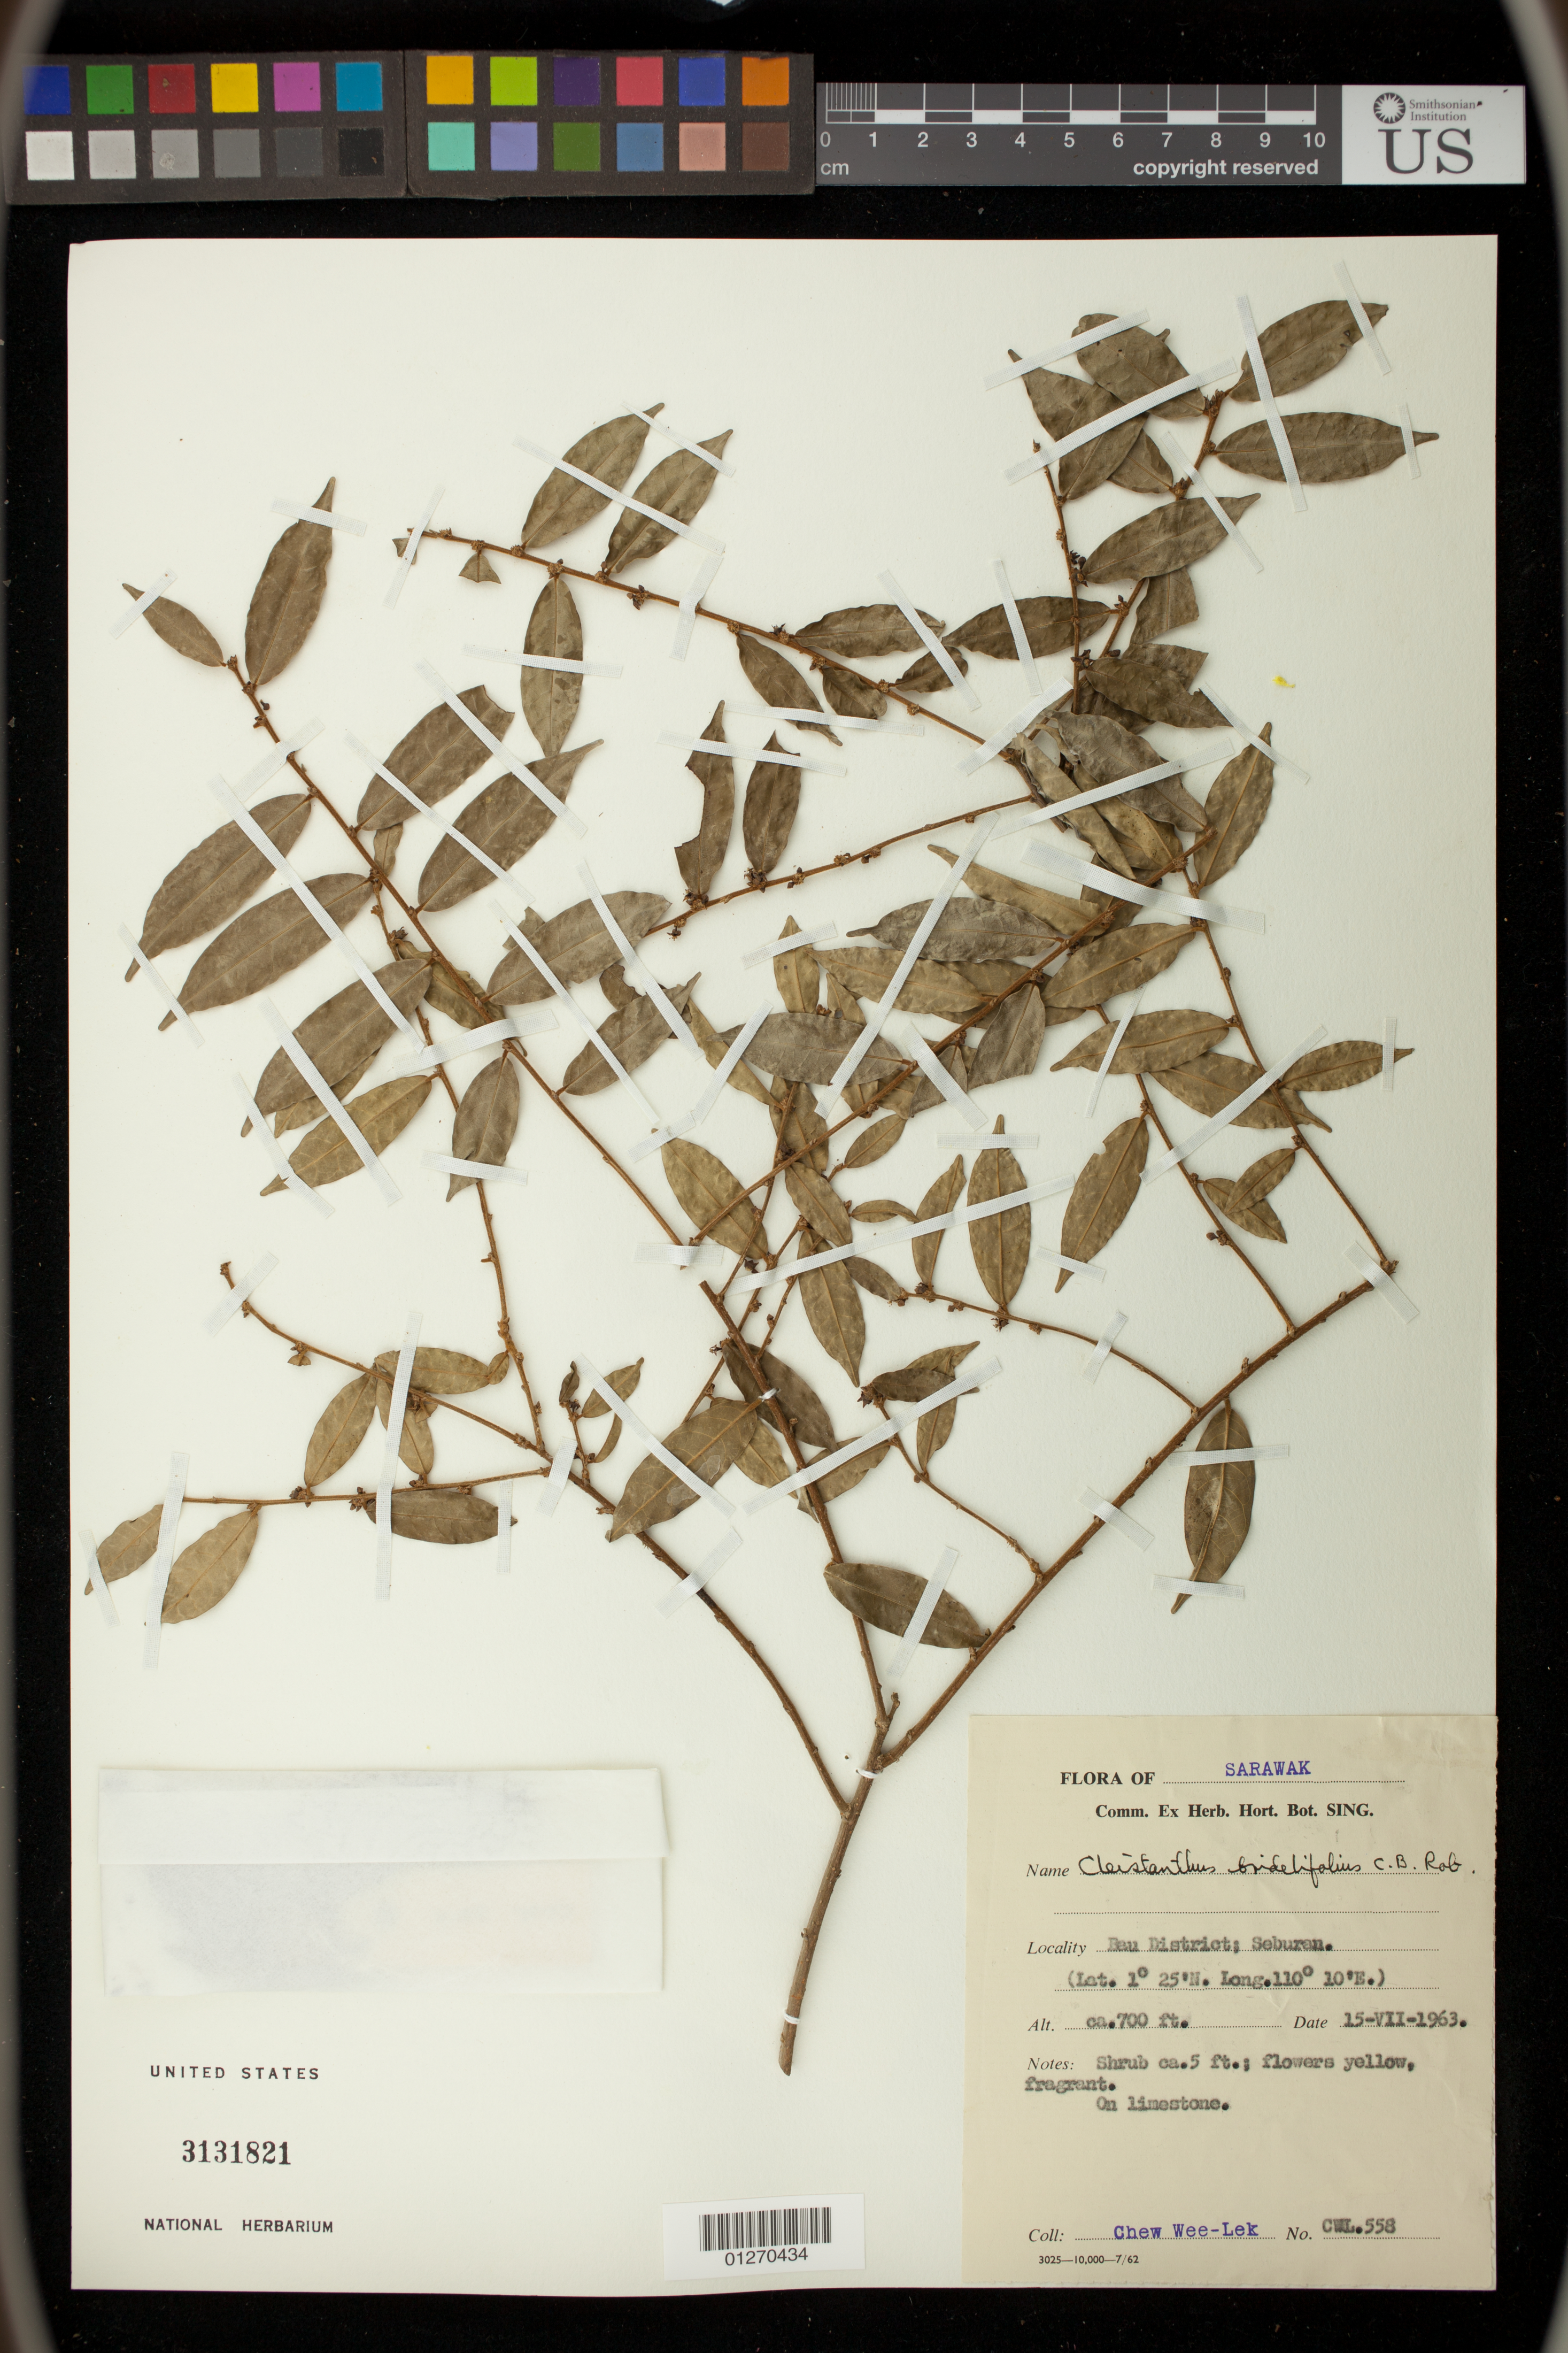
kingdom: Plantae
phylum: Tracheophyta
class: Magnoliopsida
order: Malpighiales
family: Phyllanthaceae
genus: Cleistanthus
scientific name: Cleistanthus brideliifolius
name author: C.B. Rob.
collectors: C. Wee-Lek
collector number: CWL.558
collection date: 1963-07-15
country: Malaysia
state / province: Sarawak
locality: Beu District; Seburan.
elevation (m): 213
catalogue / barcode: US 3131821